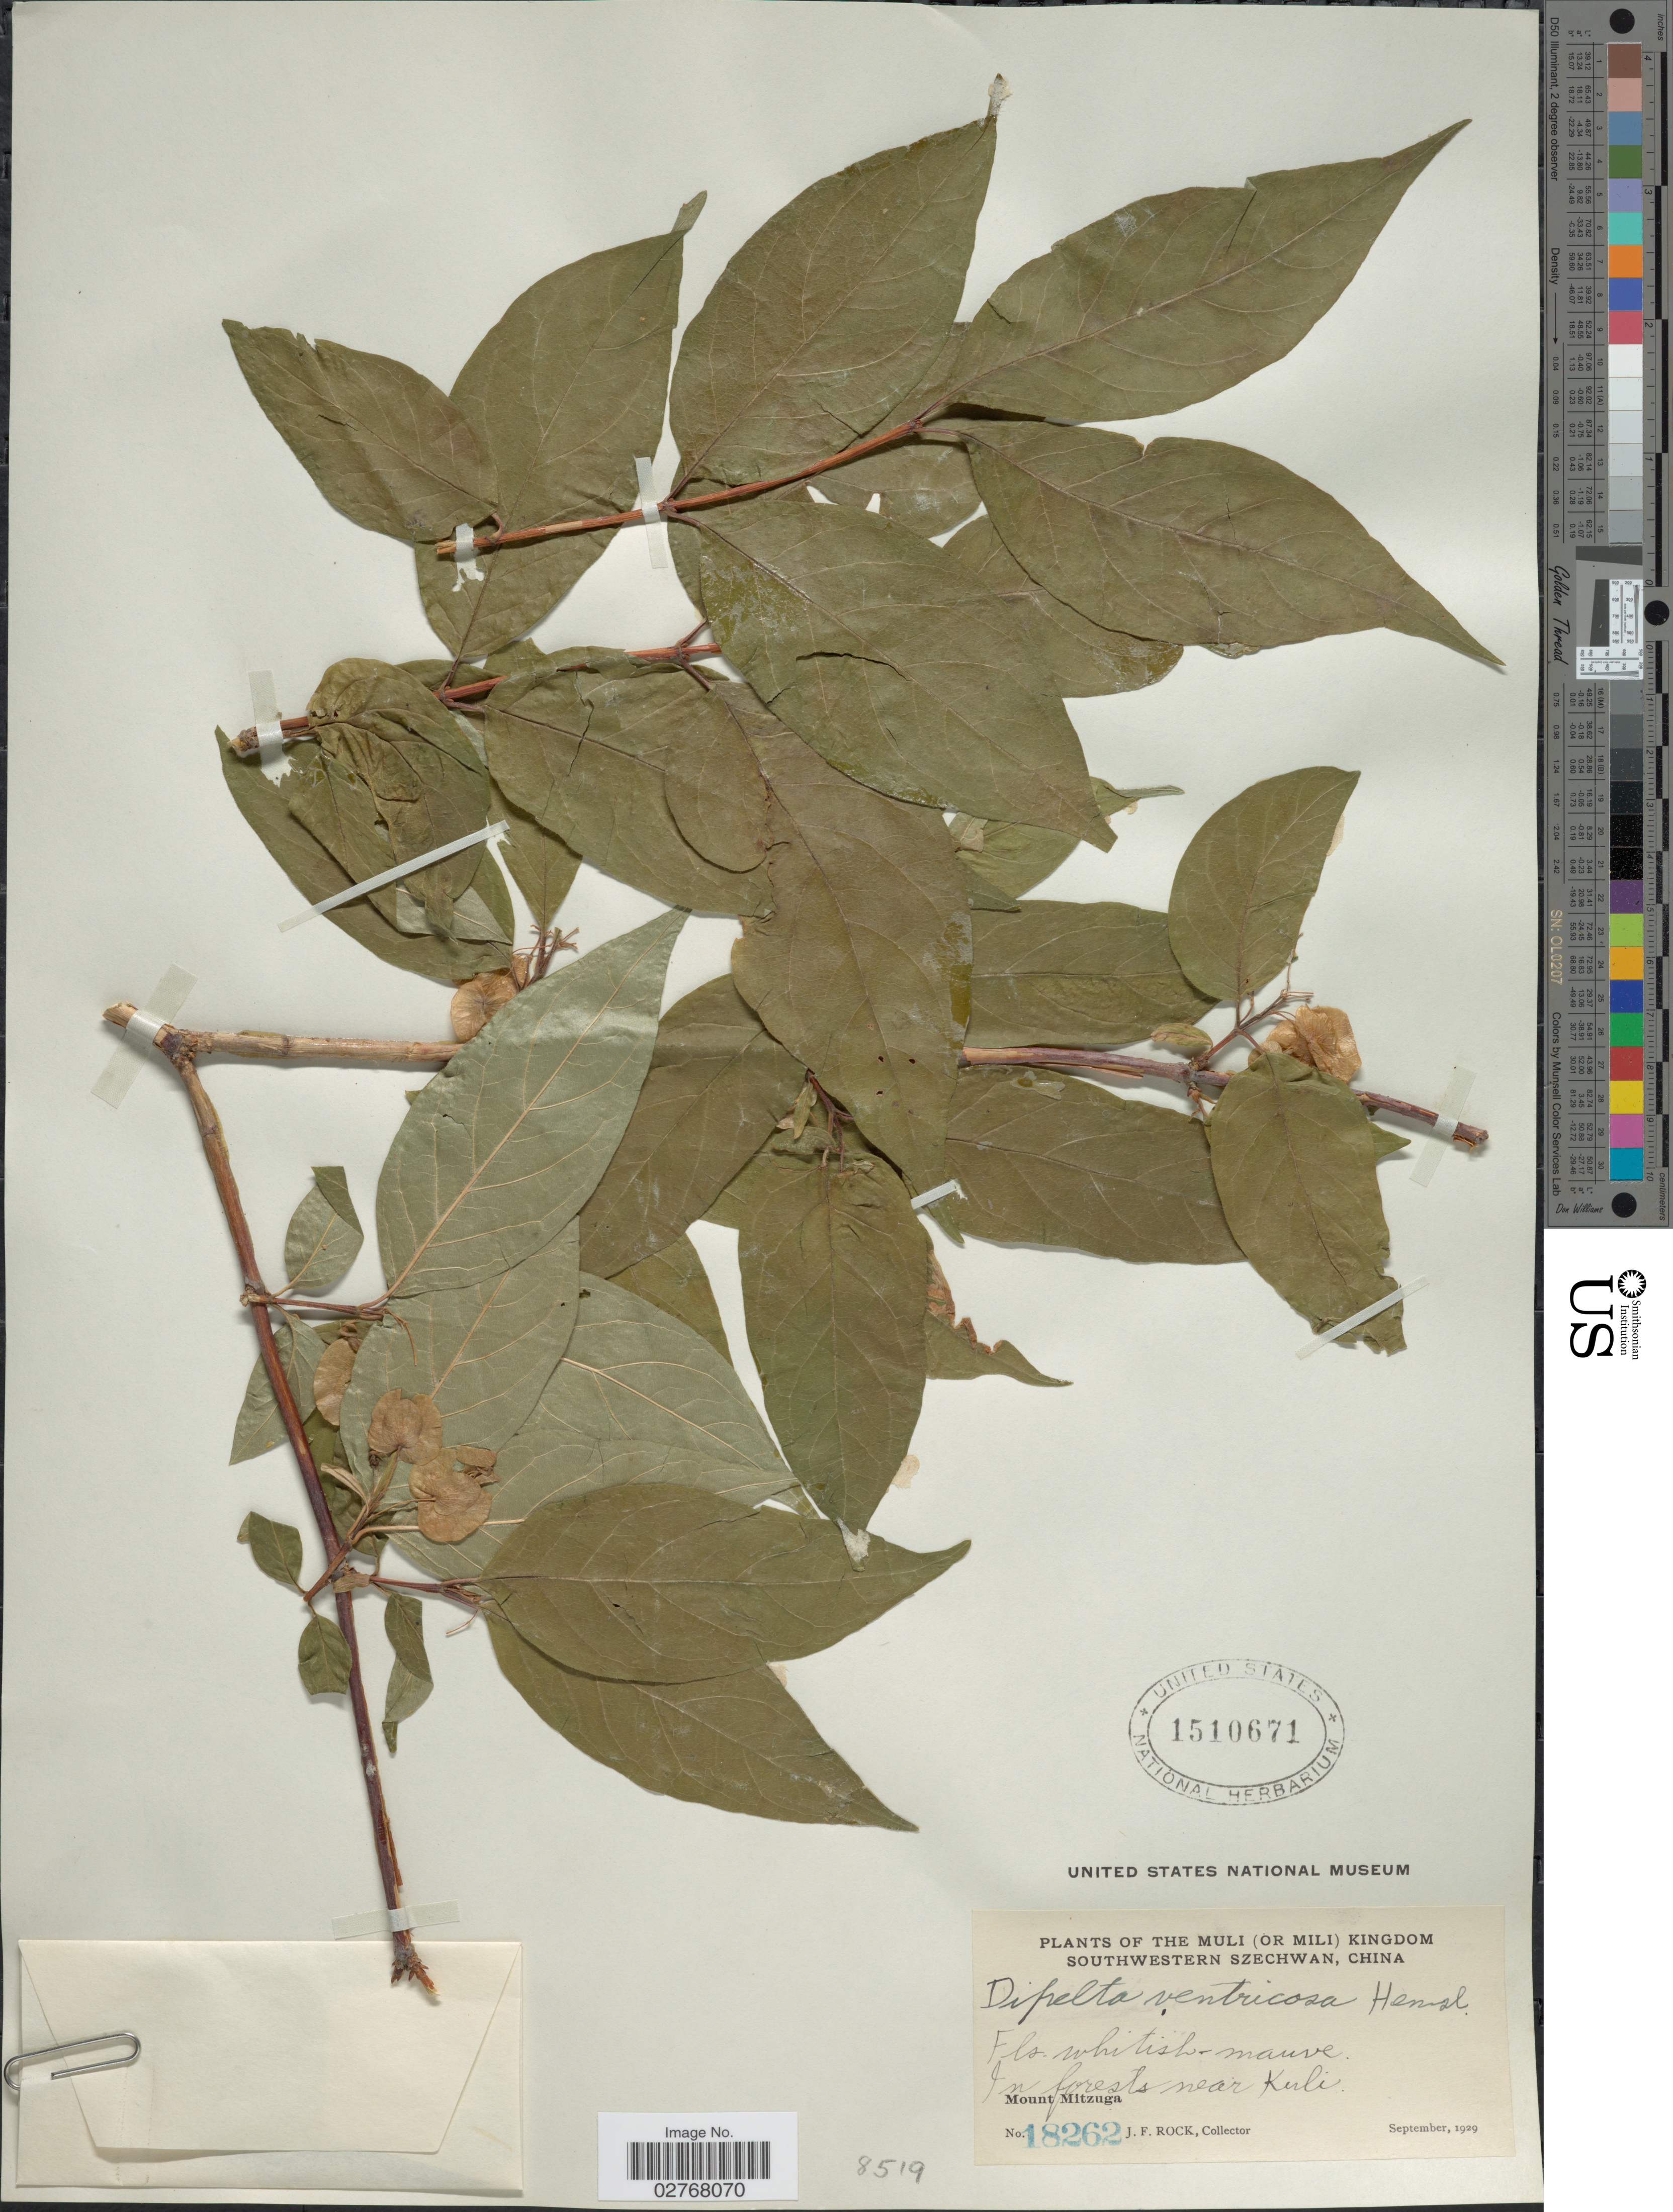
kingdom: Plantae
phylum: Tracheophyta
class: Magnoliopsida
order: Dipsacales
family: Caprifoliaceae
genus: Dipelta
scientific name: Dipelta ventricosa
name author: Hemsl.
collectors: J. Rock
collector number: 18262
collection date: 1929-09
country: China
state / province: Sichuan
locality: The Muli (or Mili) Kingdom southwestern Szechwan, In forests near Kuli, Mount Mitzuga.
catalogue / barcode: US 1510671